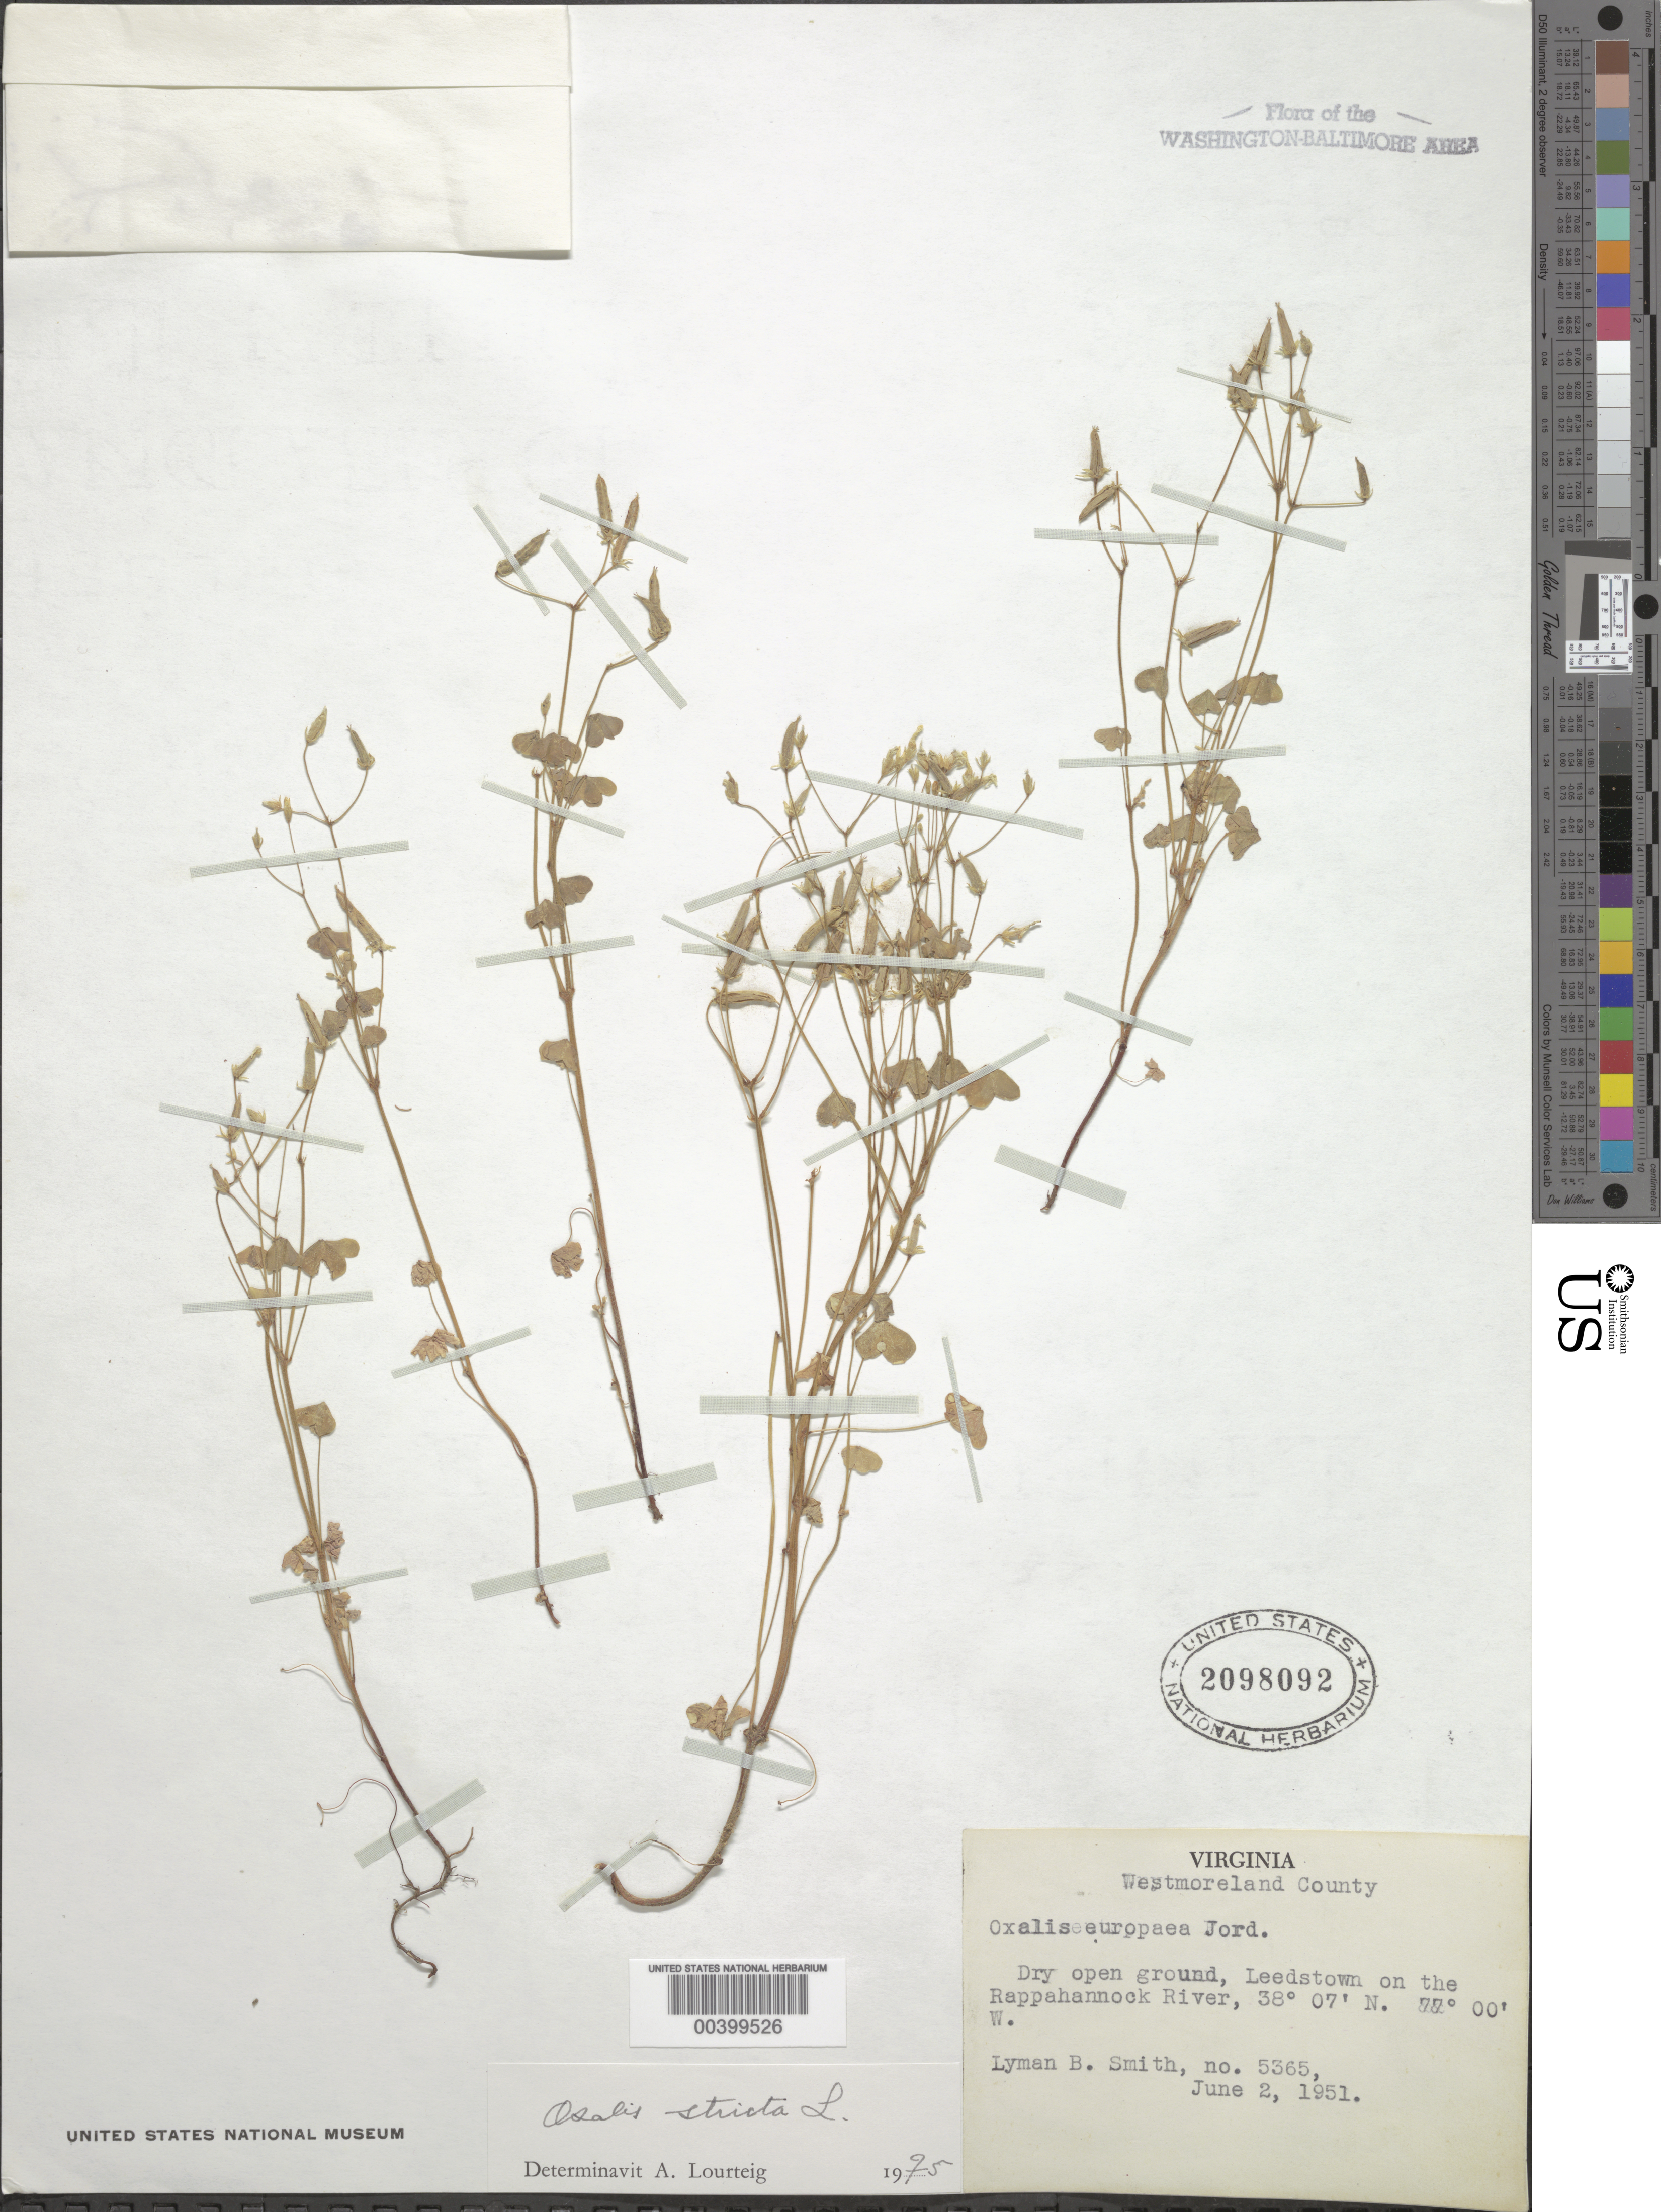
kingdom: Plantae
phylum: Tracheophyta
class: Magnoliopsida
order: Oxalidales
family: Oxalidaceae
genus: Oxalis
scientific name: Oxalis stricta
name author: L.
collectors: L. Smith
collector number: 5365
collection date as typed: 02 Jun 1951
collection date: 1951-06-02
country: United States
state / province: Virginia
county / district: Westmoreland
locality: Leedstown, Rappahannock River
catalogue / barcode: US 2098092